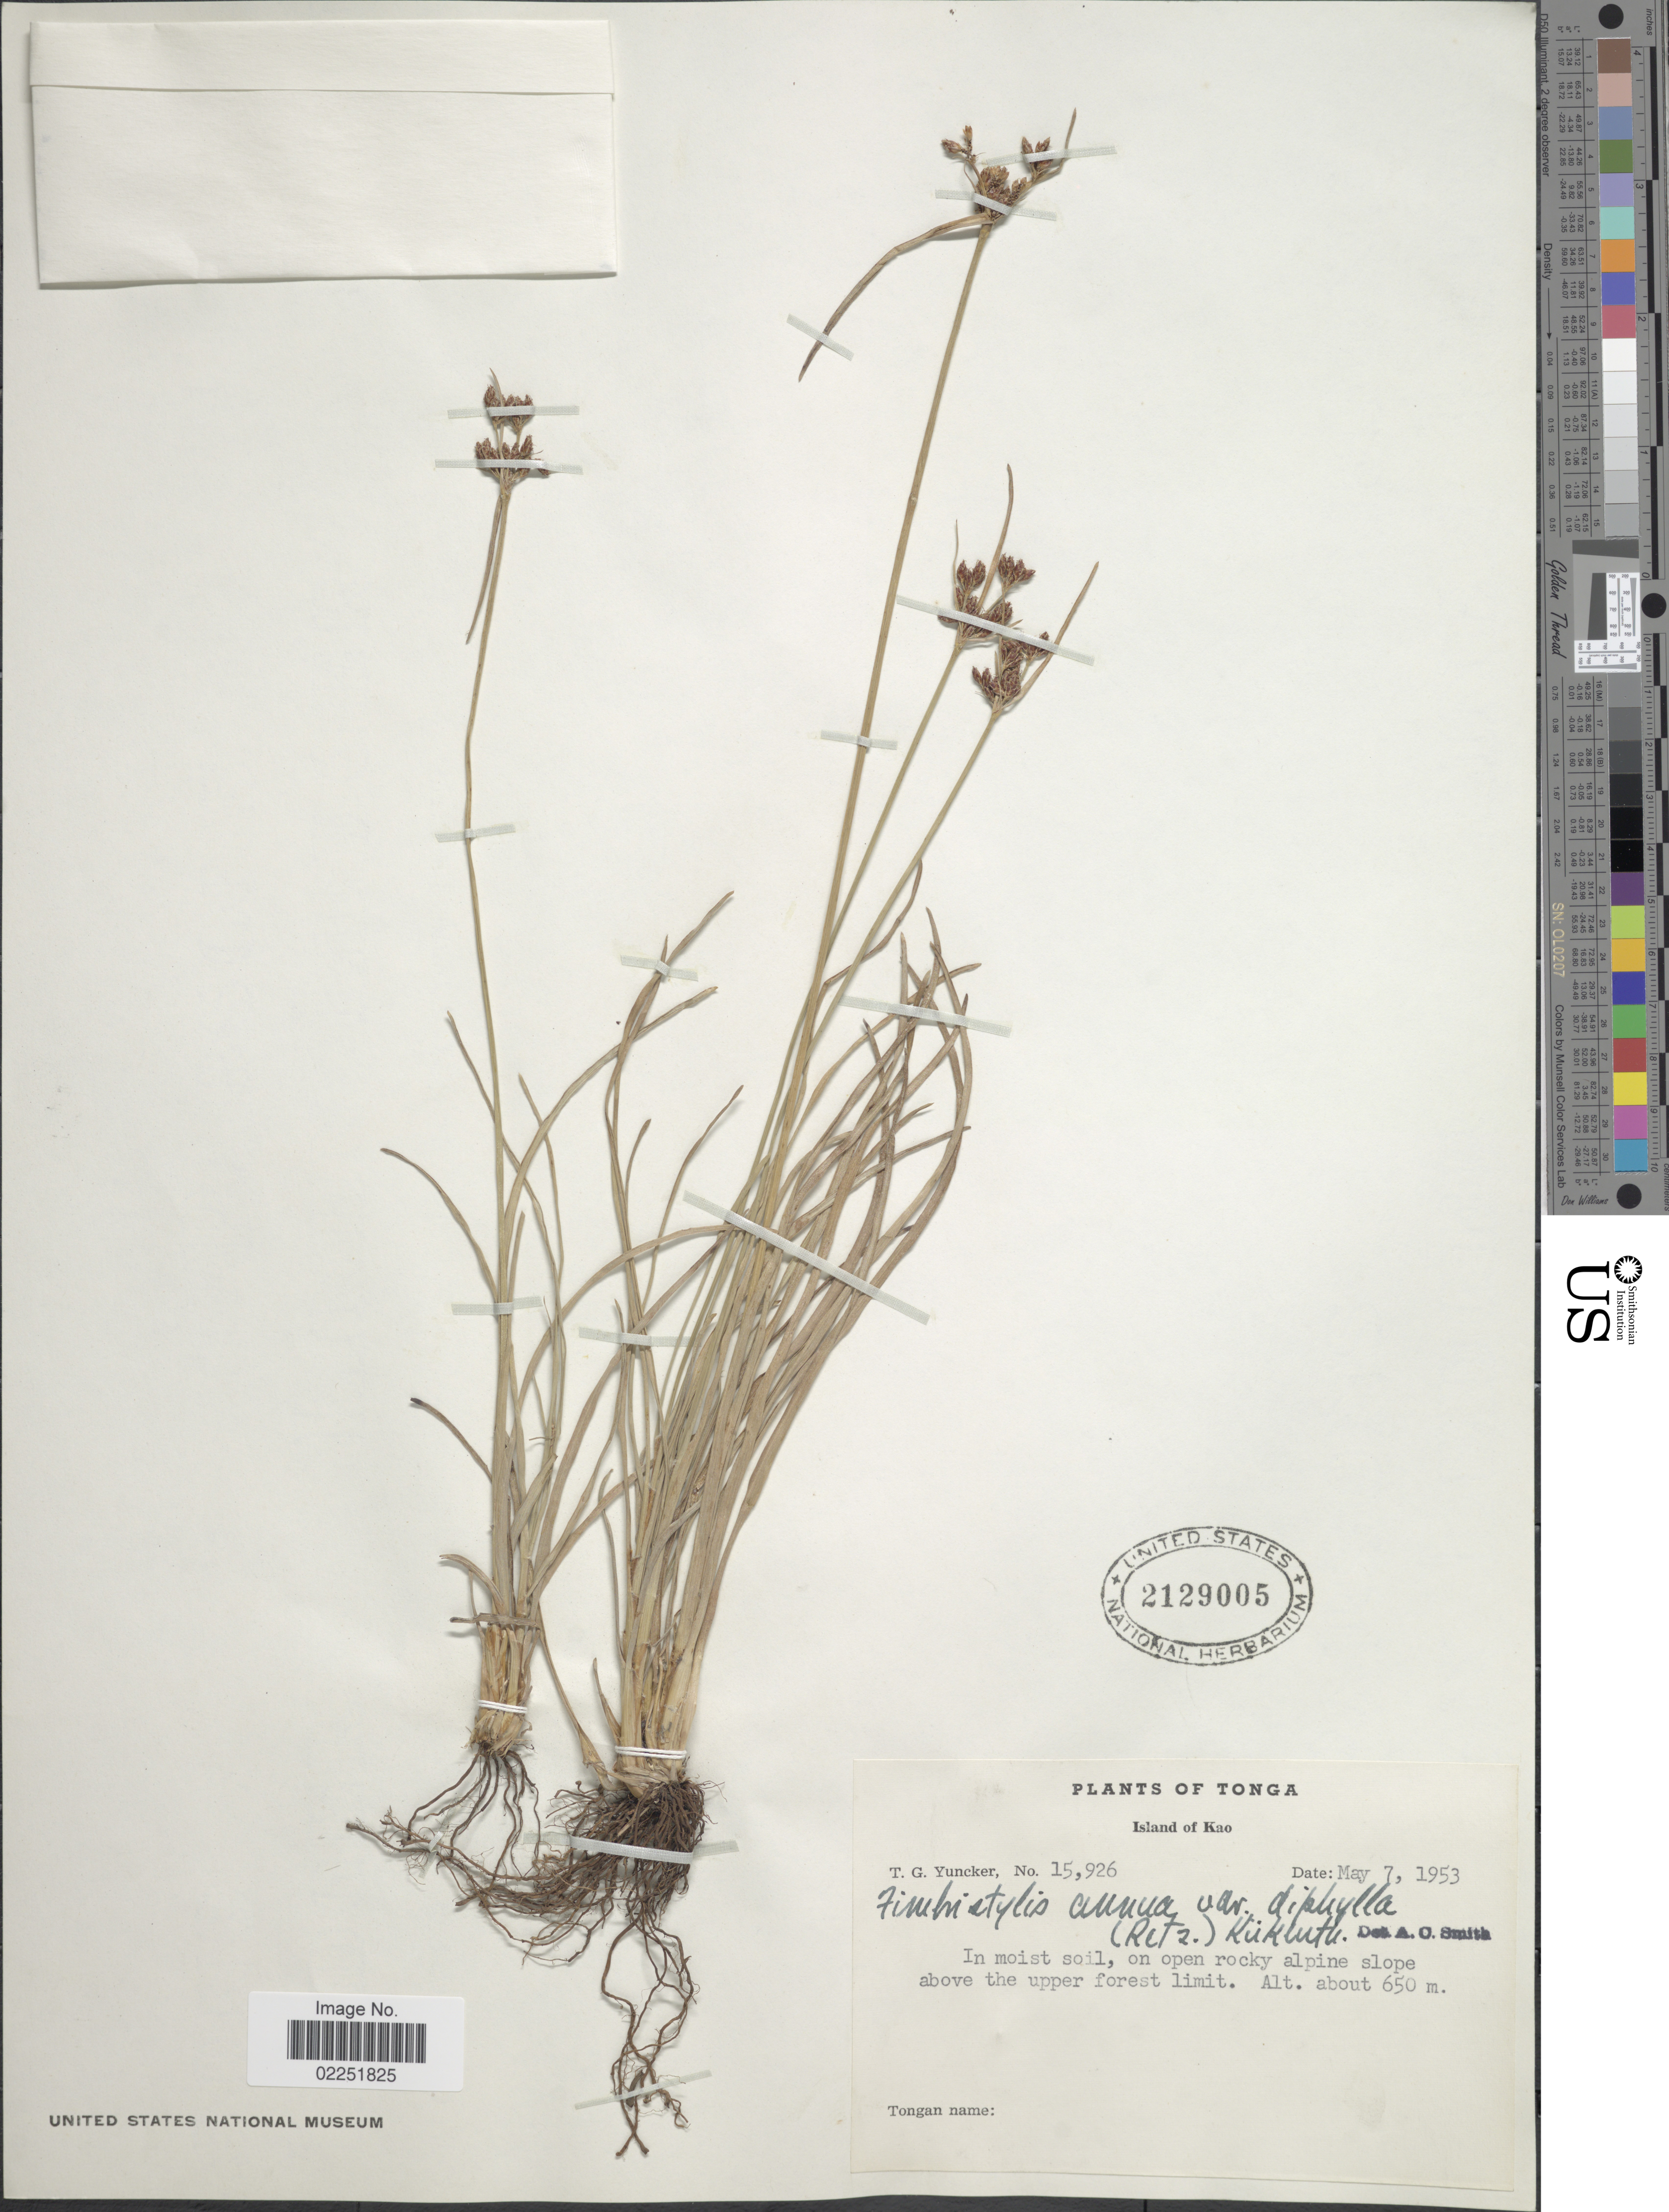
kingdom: Plantae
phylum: Tracheophyta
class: Liliopsida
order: Poales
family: Cyperaceae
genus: Fimbristylis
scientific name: Fimbristylis dichotoma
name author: (L.) Vahl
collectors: T. G. Yuncker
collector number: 15926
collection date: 1953-05-07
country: Tonga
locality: Island of Kao, In moist soil, on open rocky alpine slope above upper forest limit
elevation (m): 650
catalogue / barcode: US 2129005